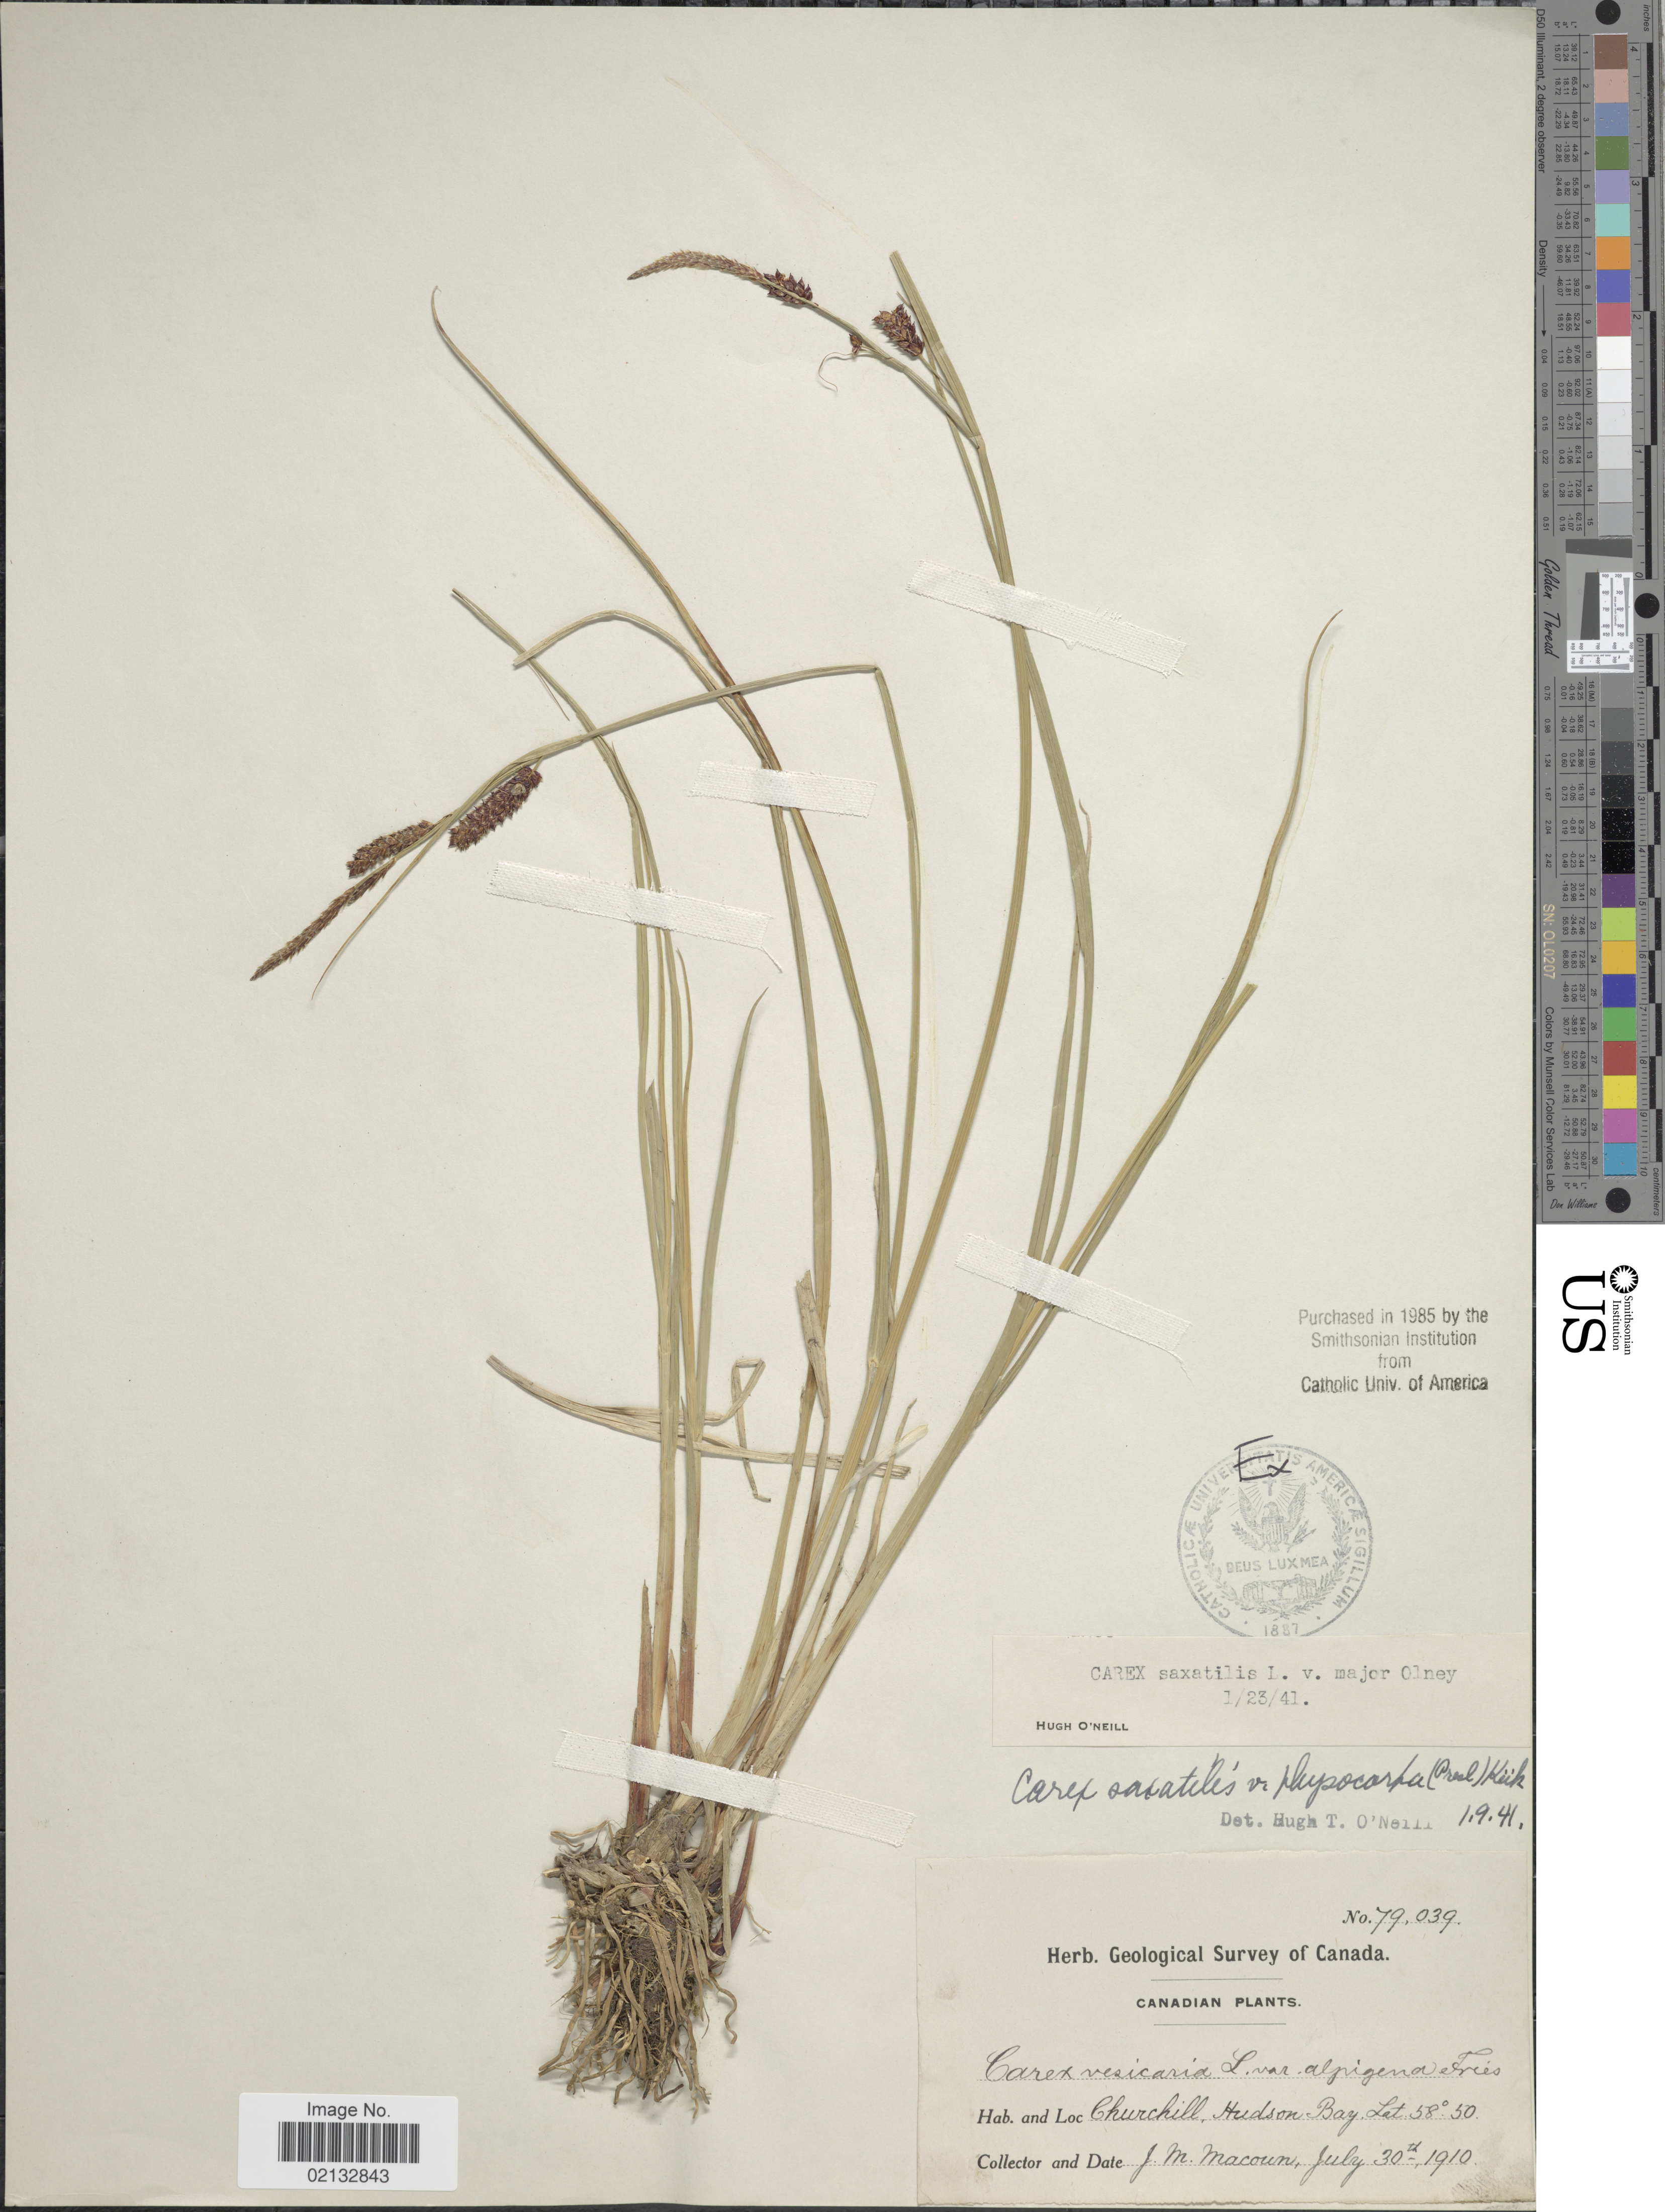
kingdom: Plantae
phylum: Tracheophyta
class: Liliopsida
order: Poales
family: Cyperaceae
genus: Carex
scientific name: Carex saxatilis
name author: L.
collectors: J. M. Macoun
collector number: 79039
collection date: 1910-07-30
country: Canada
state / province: Manitoba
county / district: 9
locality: Churchill, Hudson Bay